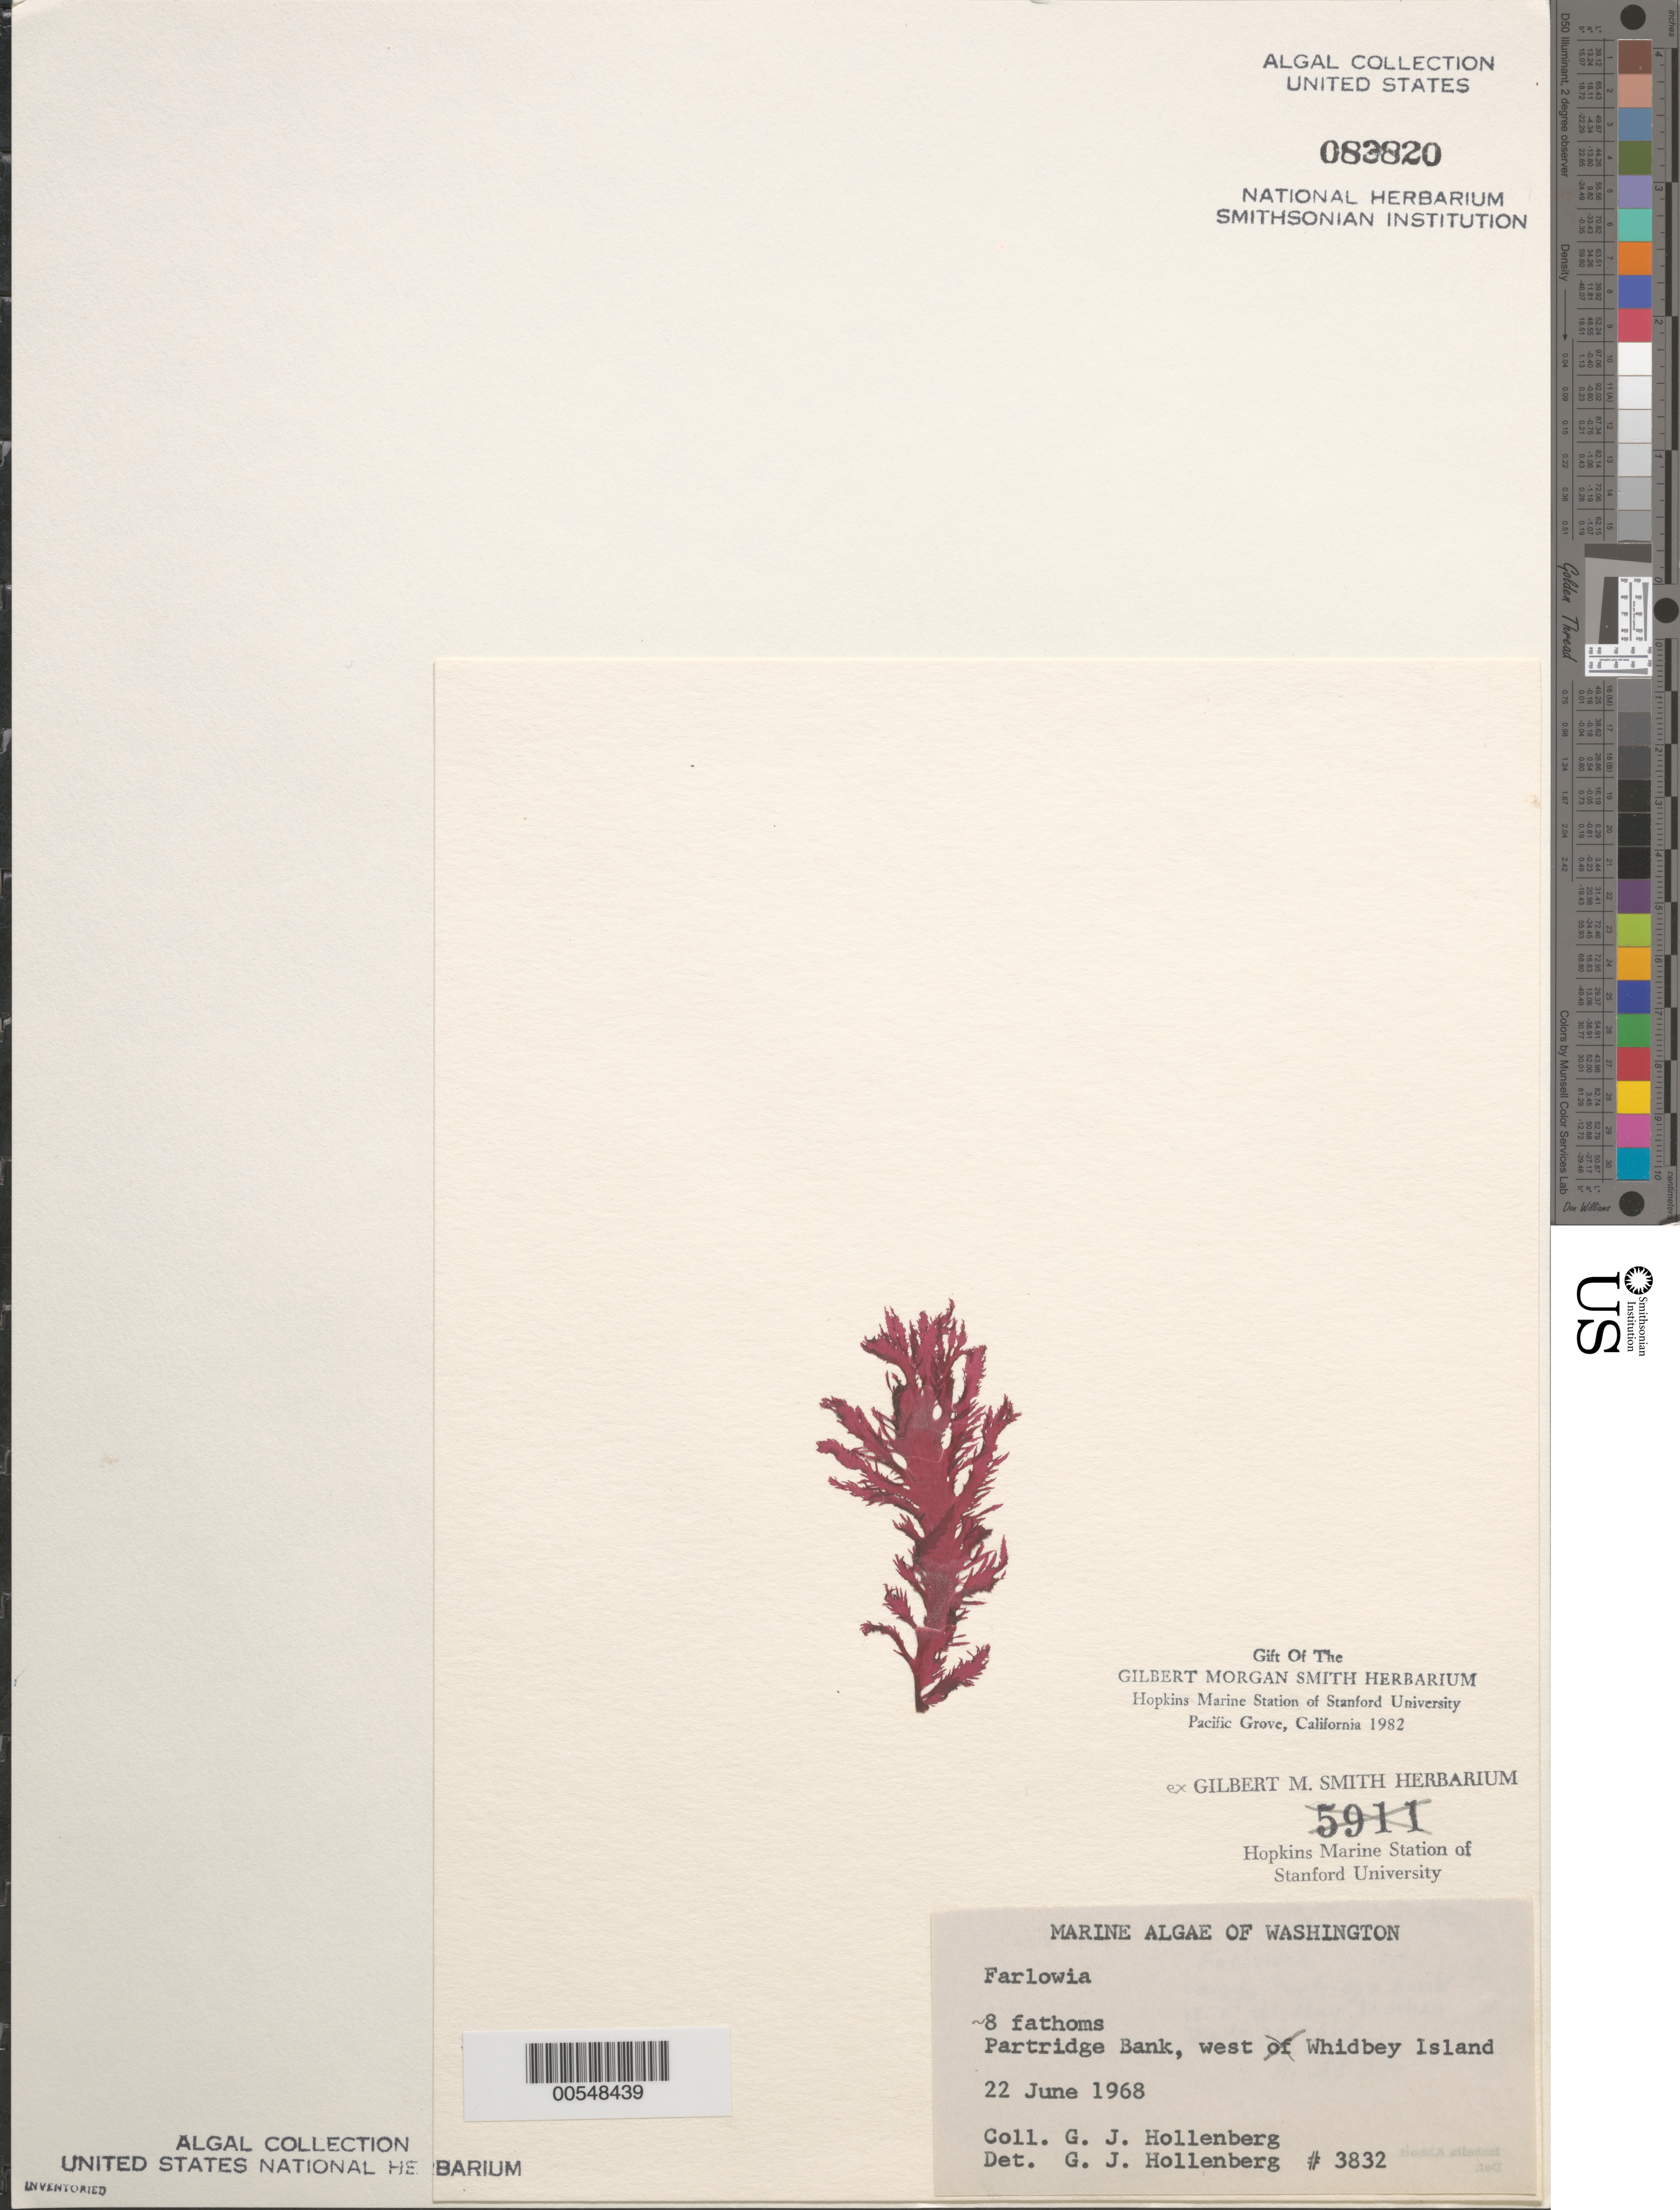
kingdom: Plantae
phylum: Rhodophyta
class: Florideophyceae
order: Gigartinales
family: Dumontiaceae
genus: Farlowia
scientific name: Farlowia sp.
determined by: Hollenberg, George J.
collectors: G. Hollenberg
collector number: GJH 3832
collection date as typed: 22 Jun 1968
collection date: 1968-06-22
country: United States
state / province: Washington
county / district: Island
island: Whidbey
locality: Partridge Bank, west part of island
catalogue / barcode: US 83820